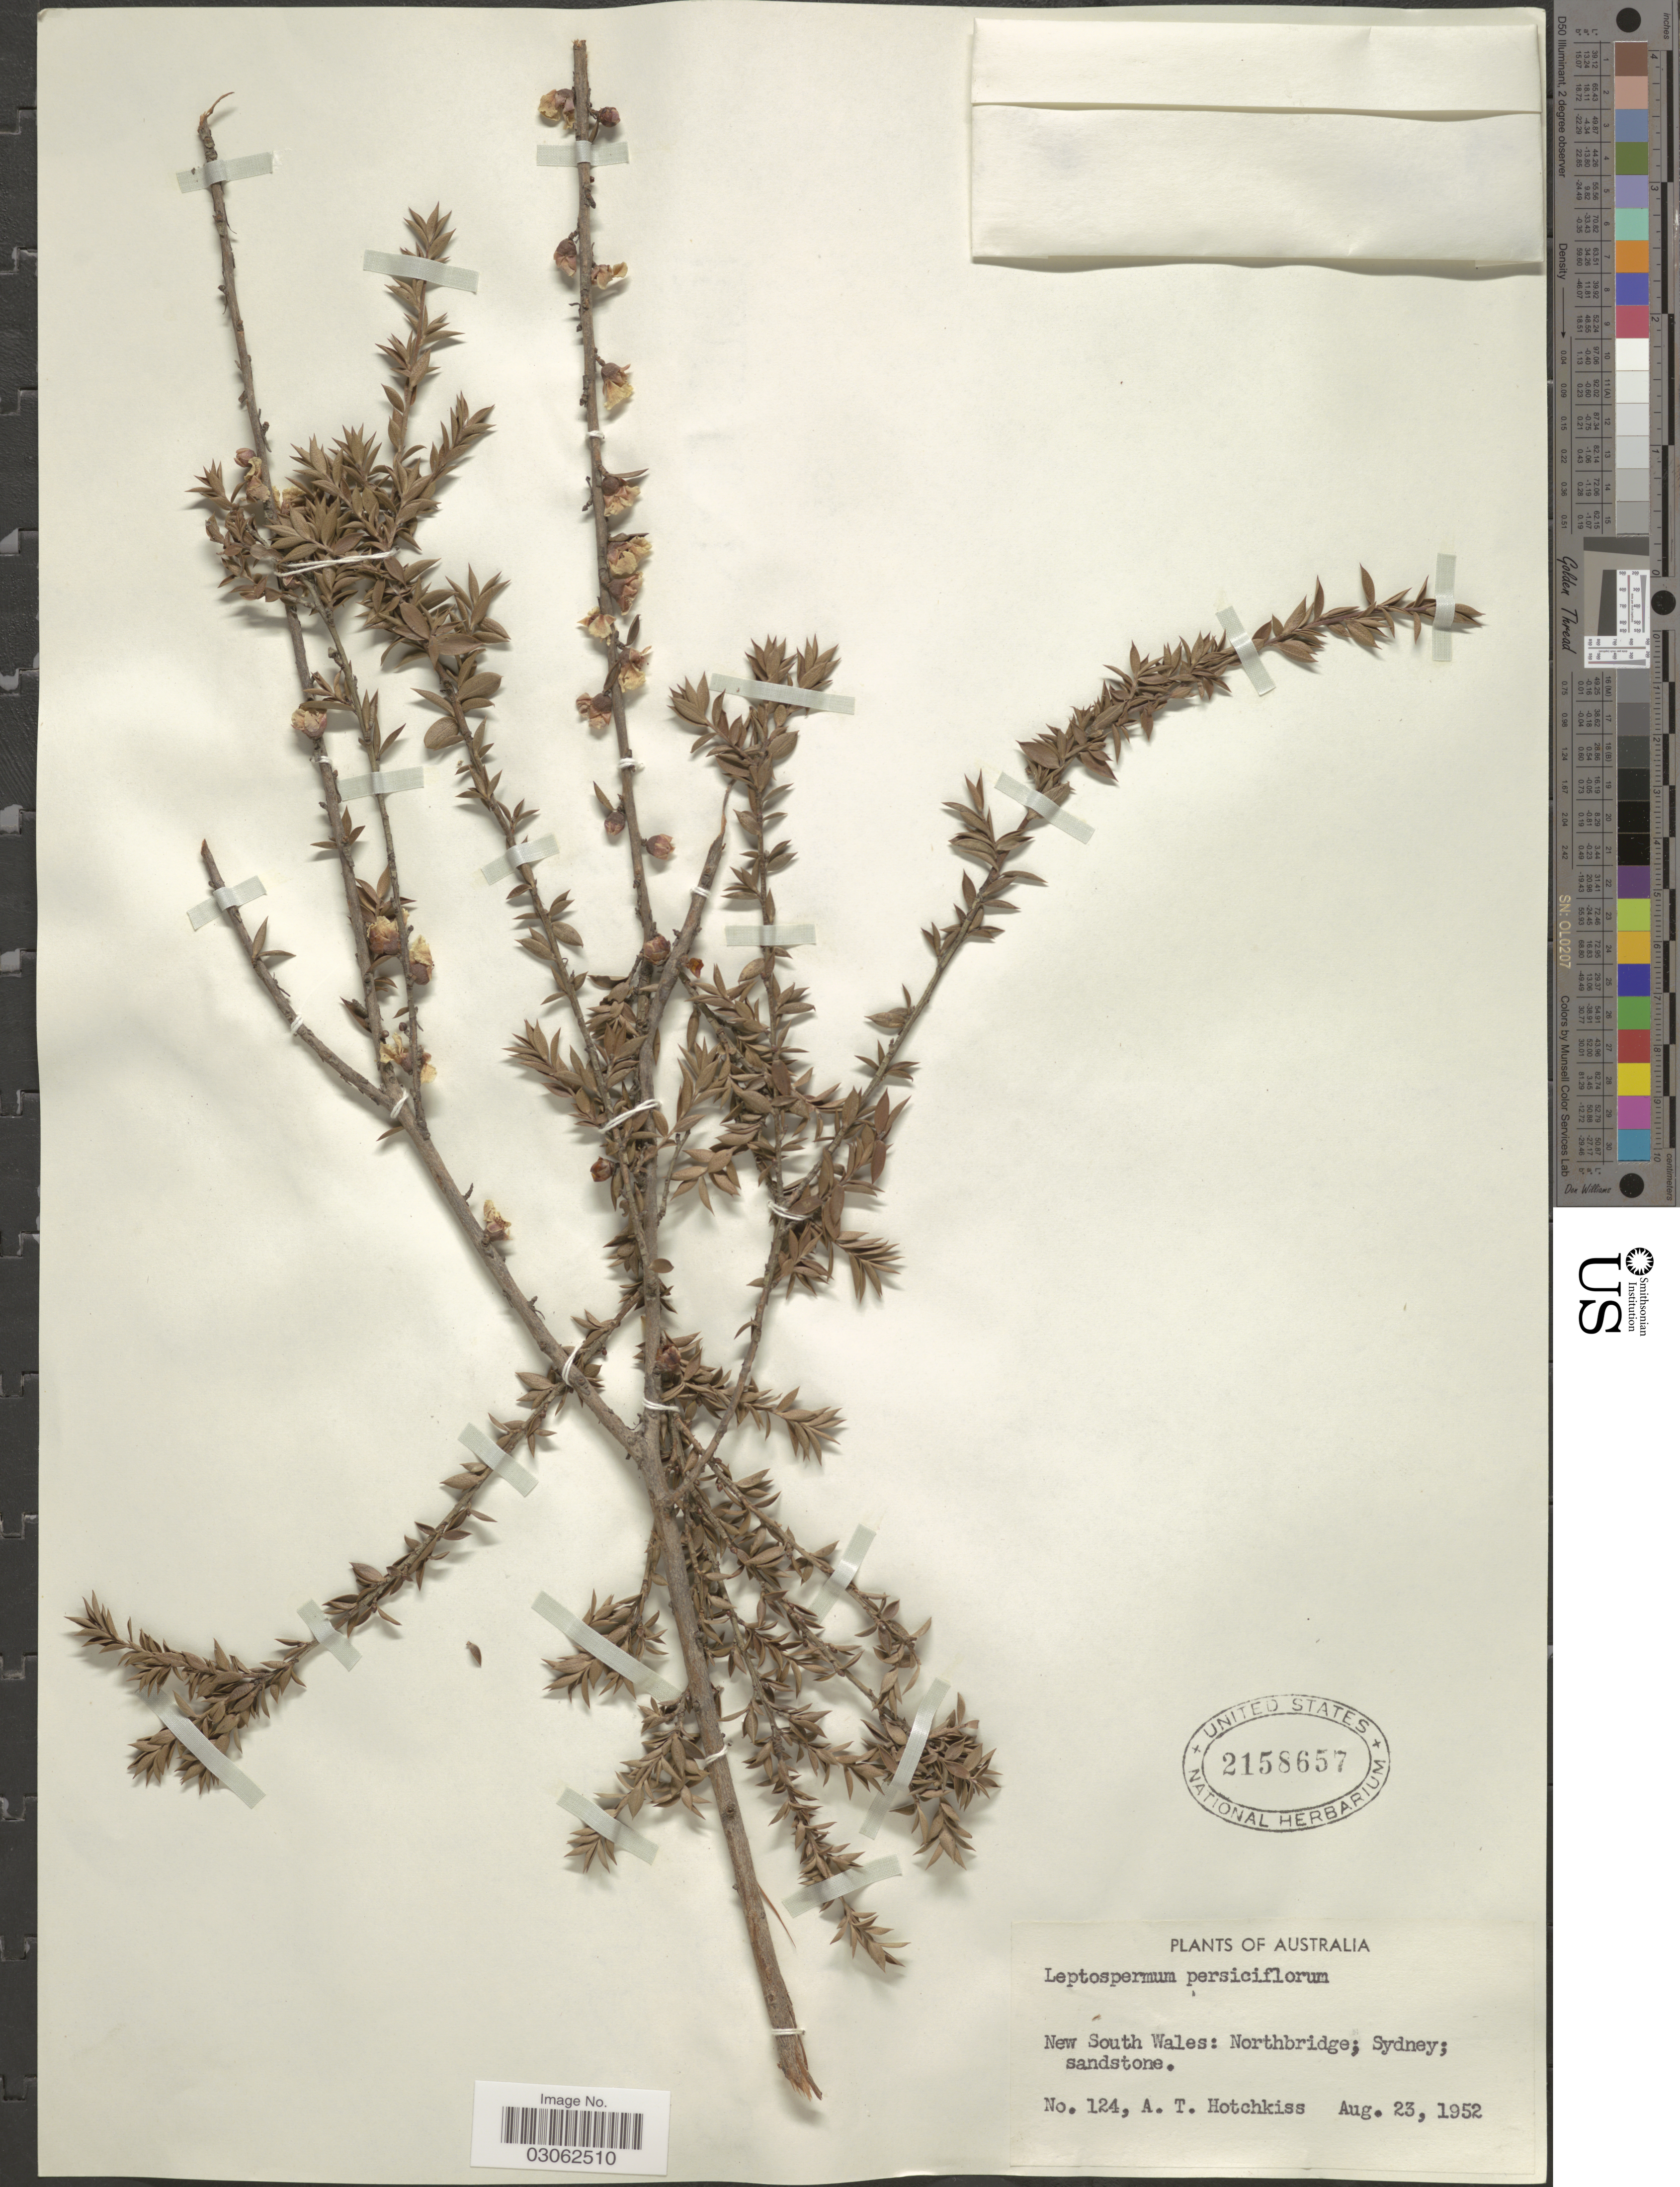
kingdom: Plantae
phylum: Tracheophyta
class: Magnoliopsida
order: Myrtales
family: Myrtaceae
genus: Leptospermum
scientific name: Leptospermum squarrosum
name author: Gaertn.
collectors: A. Hotchkiss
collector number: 124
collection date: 1952-08-23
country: Australia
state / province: New South Wales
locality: Northbridge; Sydney.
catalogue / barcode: US 2158657